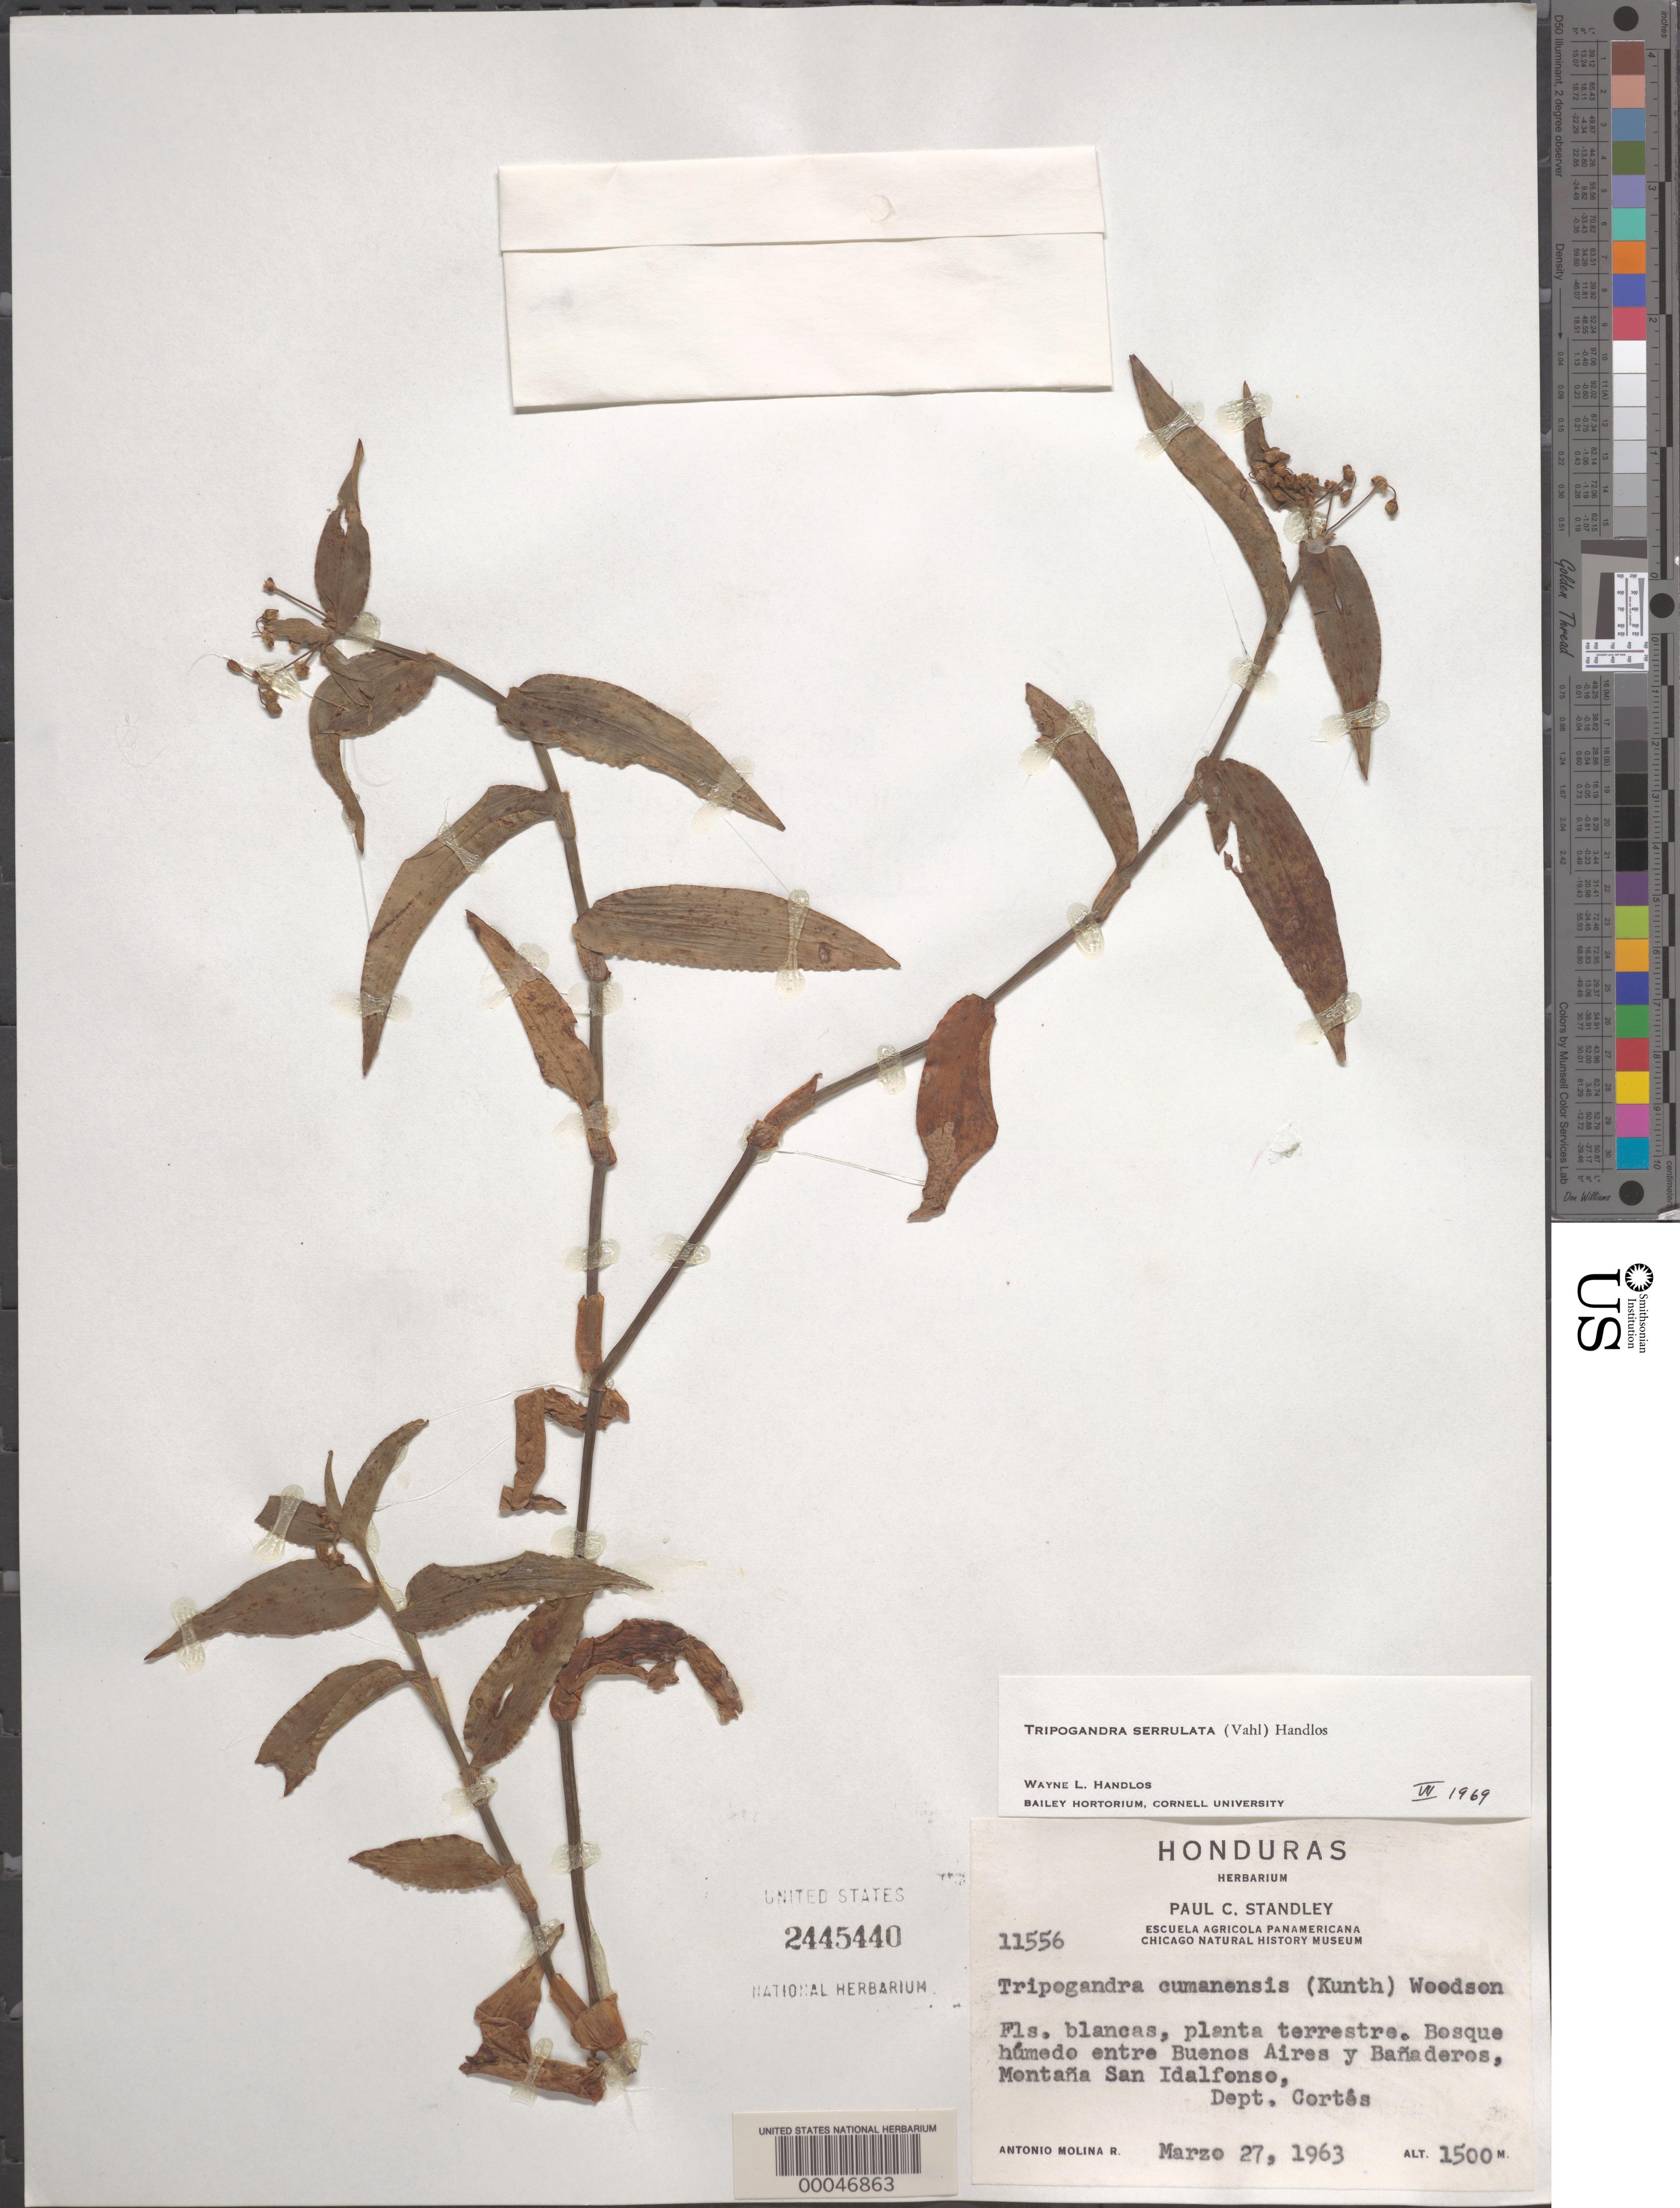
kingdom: Plantae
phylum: Tracheophyta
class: Liliopsida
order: Commelinales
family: Commelinaceae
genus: Tripogandra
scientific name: Tripogandra serrulata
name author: (Vahl) Handlos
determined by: Handlos, W. L.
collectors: A. Molina R.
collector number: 11556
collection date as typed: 27 Mar 1963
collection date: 1963-03-27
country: Honduras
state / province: Cortés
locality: Between Buenos Aires and Banaderos, Montana San Idalfonso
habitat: Moist forest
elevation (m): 1500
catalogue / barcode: US 2445440